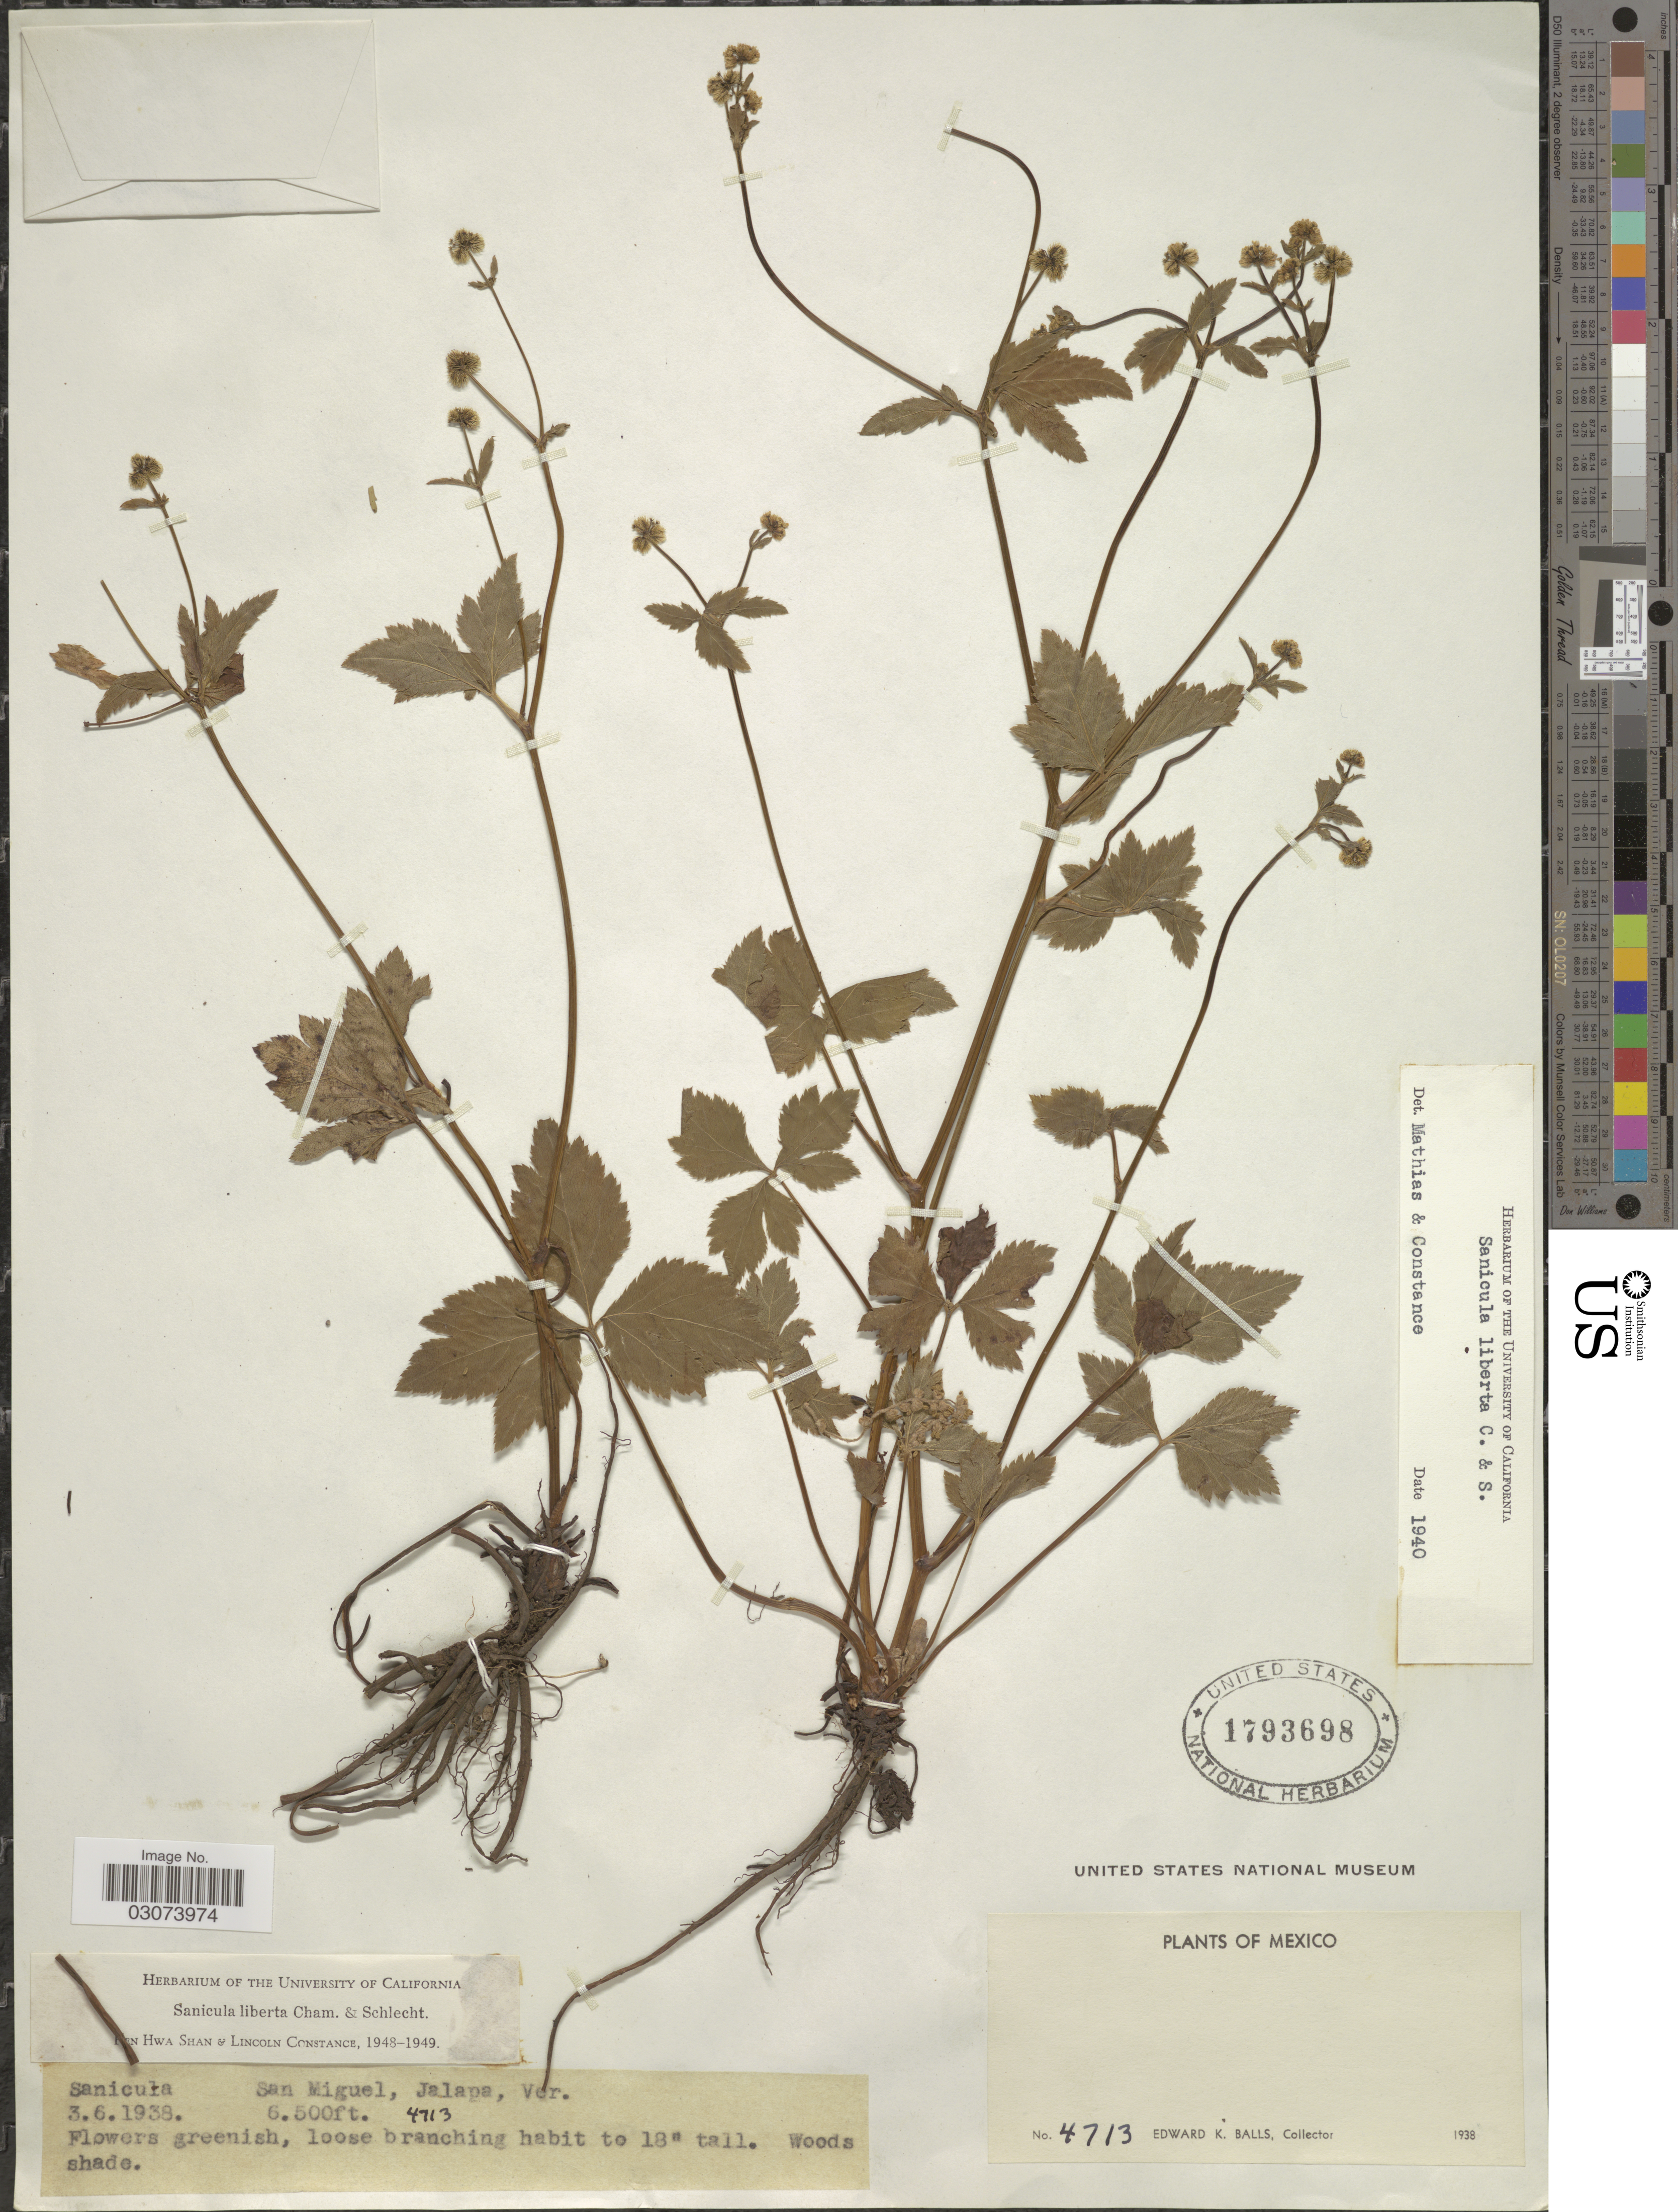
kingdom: Plantae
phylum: Tracheophyta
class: Magnoliopsida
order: Apiales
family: Apiaceae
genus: Sanicula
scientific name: Sanicula liberta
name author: Cham. & Schltdl.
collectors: E. K. Balls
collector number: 4713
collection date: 1938-06-03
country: Mexico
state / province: Veracruz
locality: San Miguel, Jalapa, Ver.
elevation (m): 1981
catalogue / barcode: US 1793698